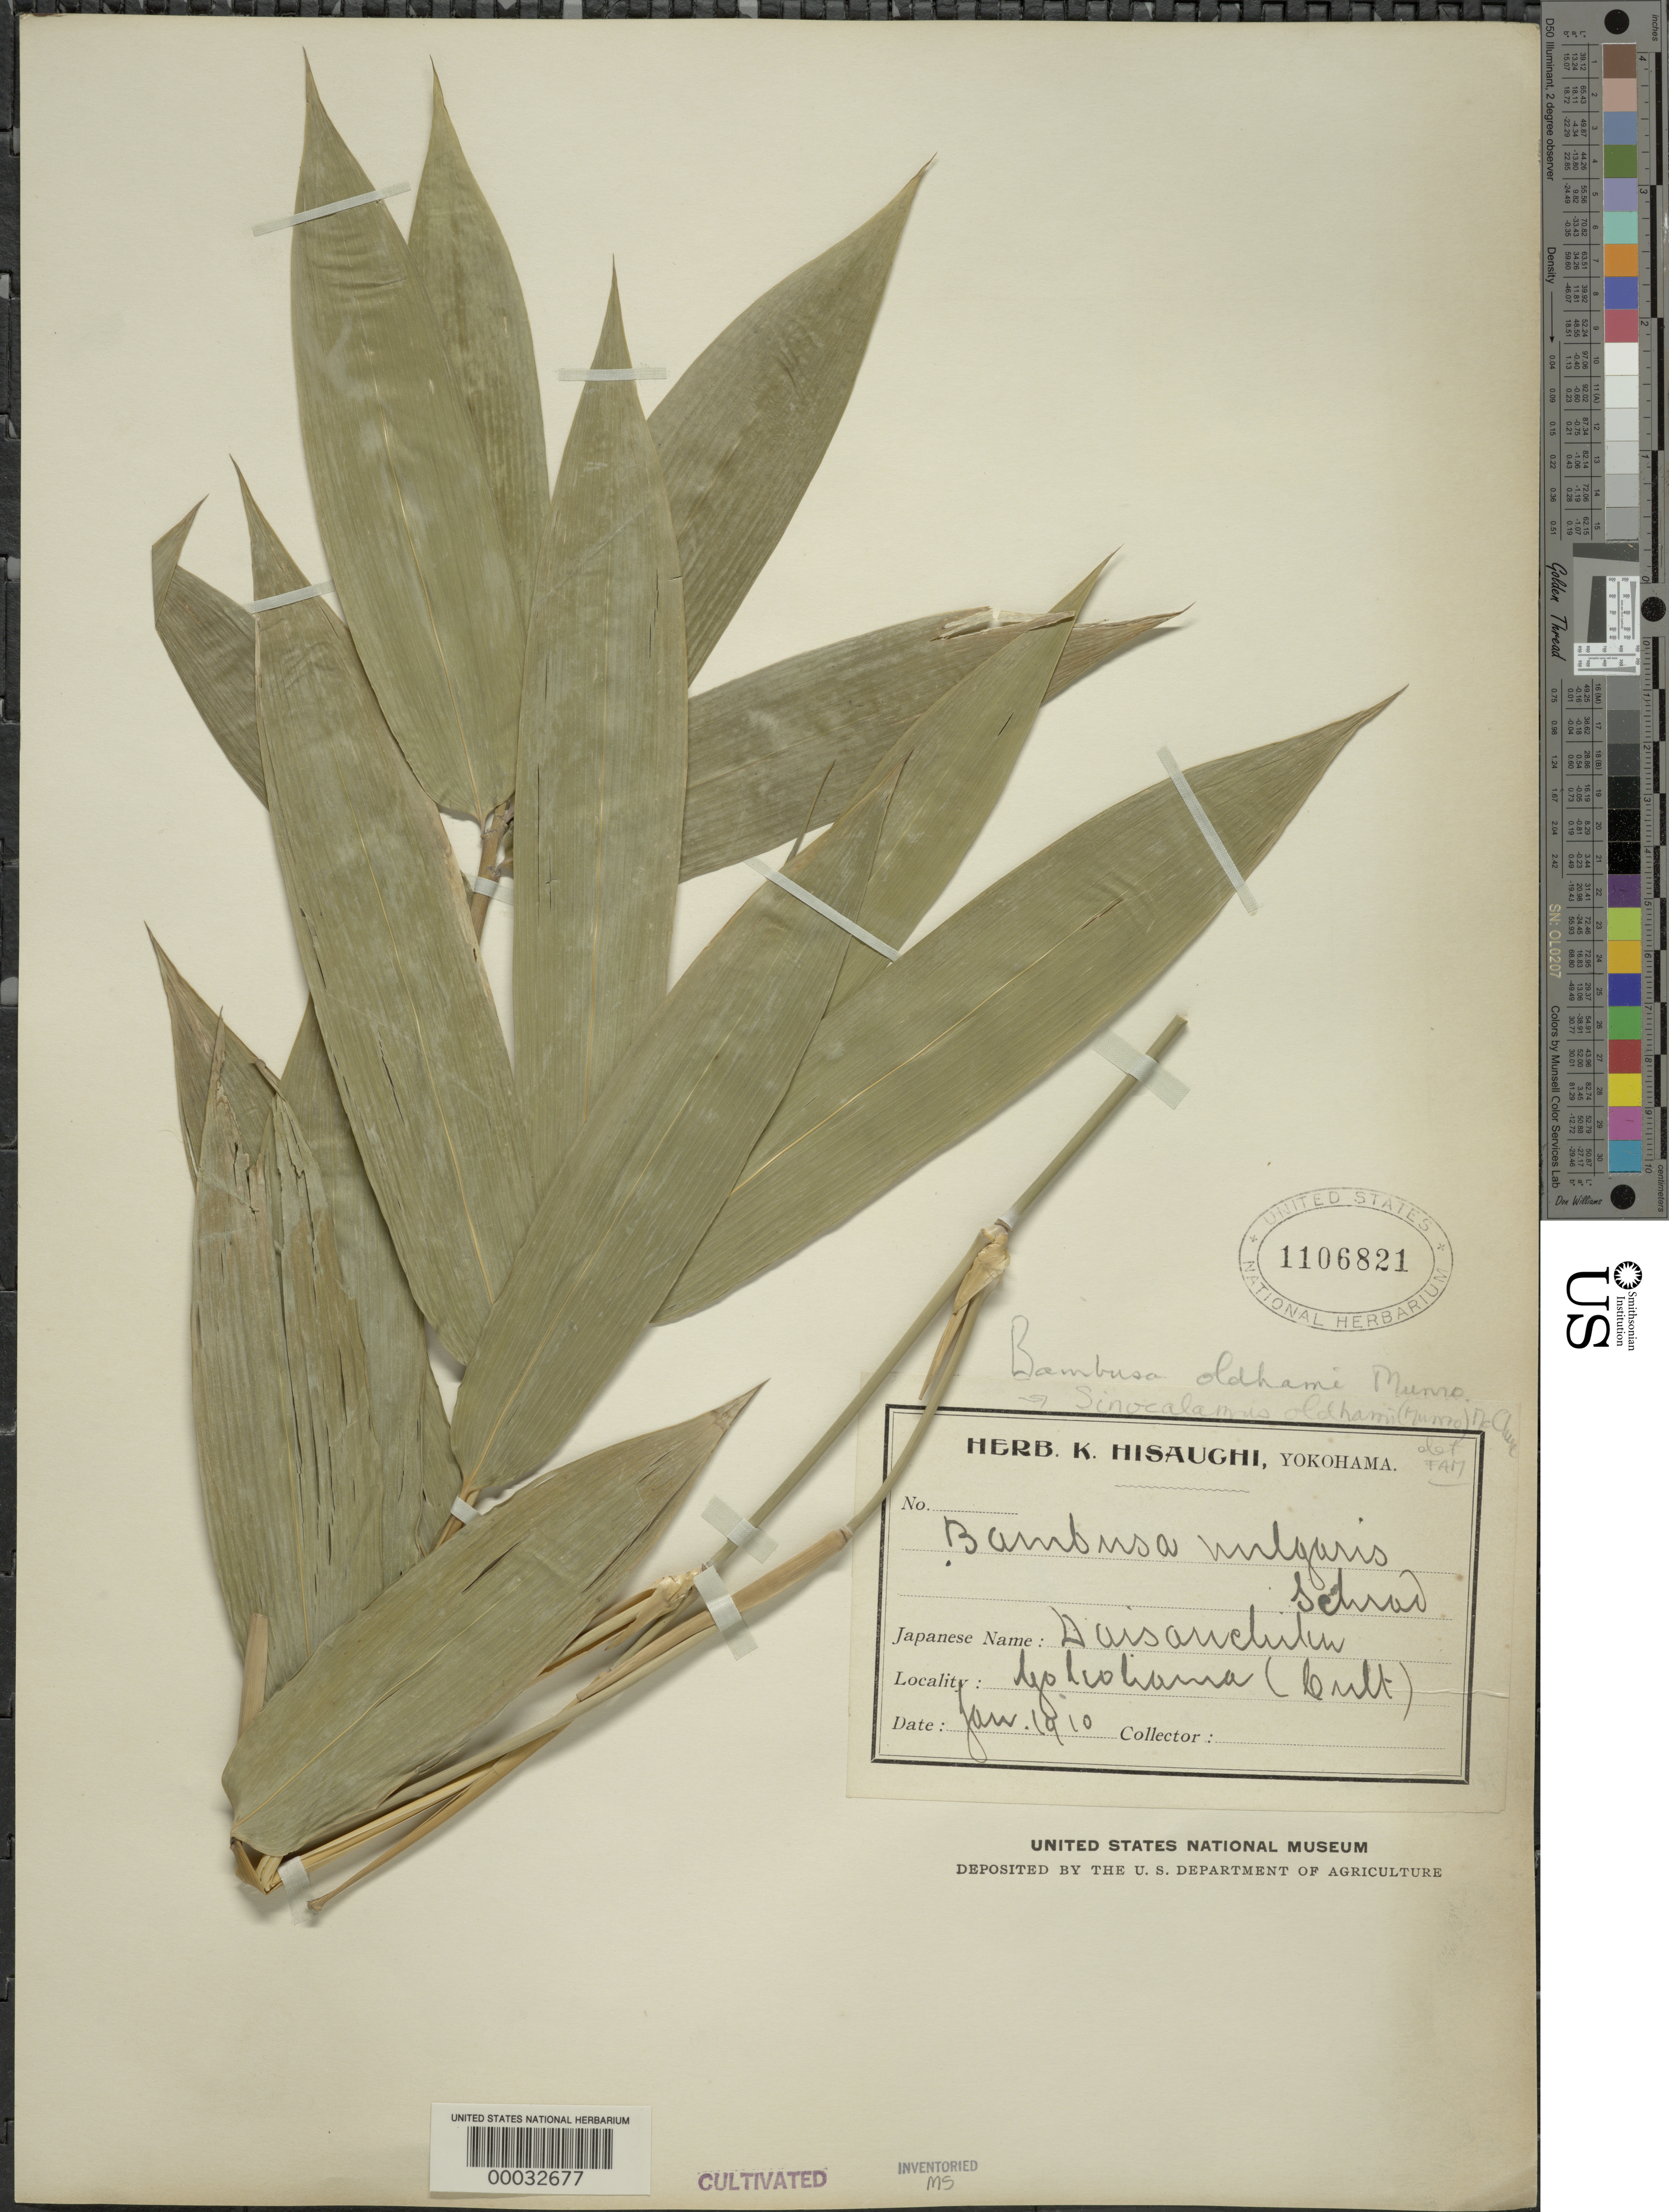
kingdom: Plantae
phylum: Tracheophyta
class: Liliopsida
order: Poales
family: Poaceae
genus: Bambusa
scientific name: Bambusa oldhamii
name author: Munro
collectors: ex herb. Hisaughi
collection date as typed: Jan 1910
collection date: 1910-01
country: Japan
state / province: Kanagawa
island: Honshu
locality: Yokohama.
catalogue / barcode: US 1106821